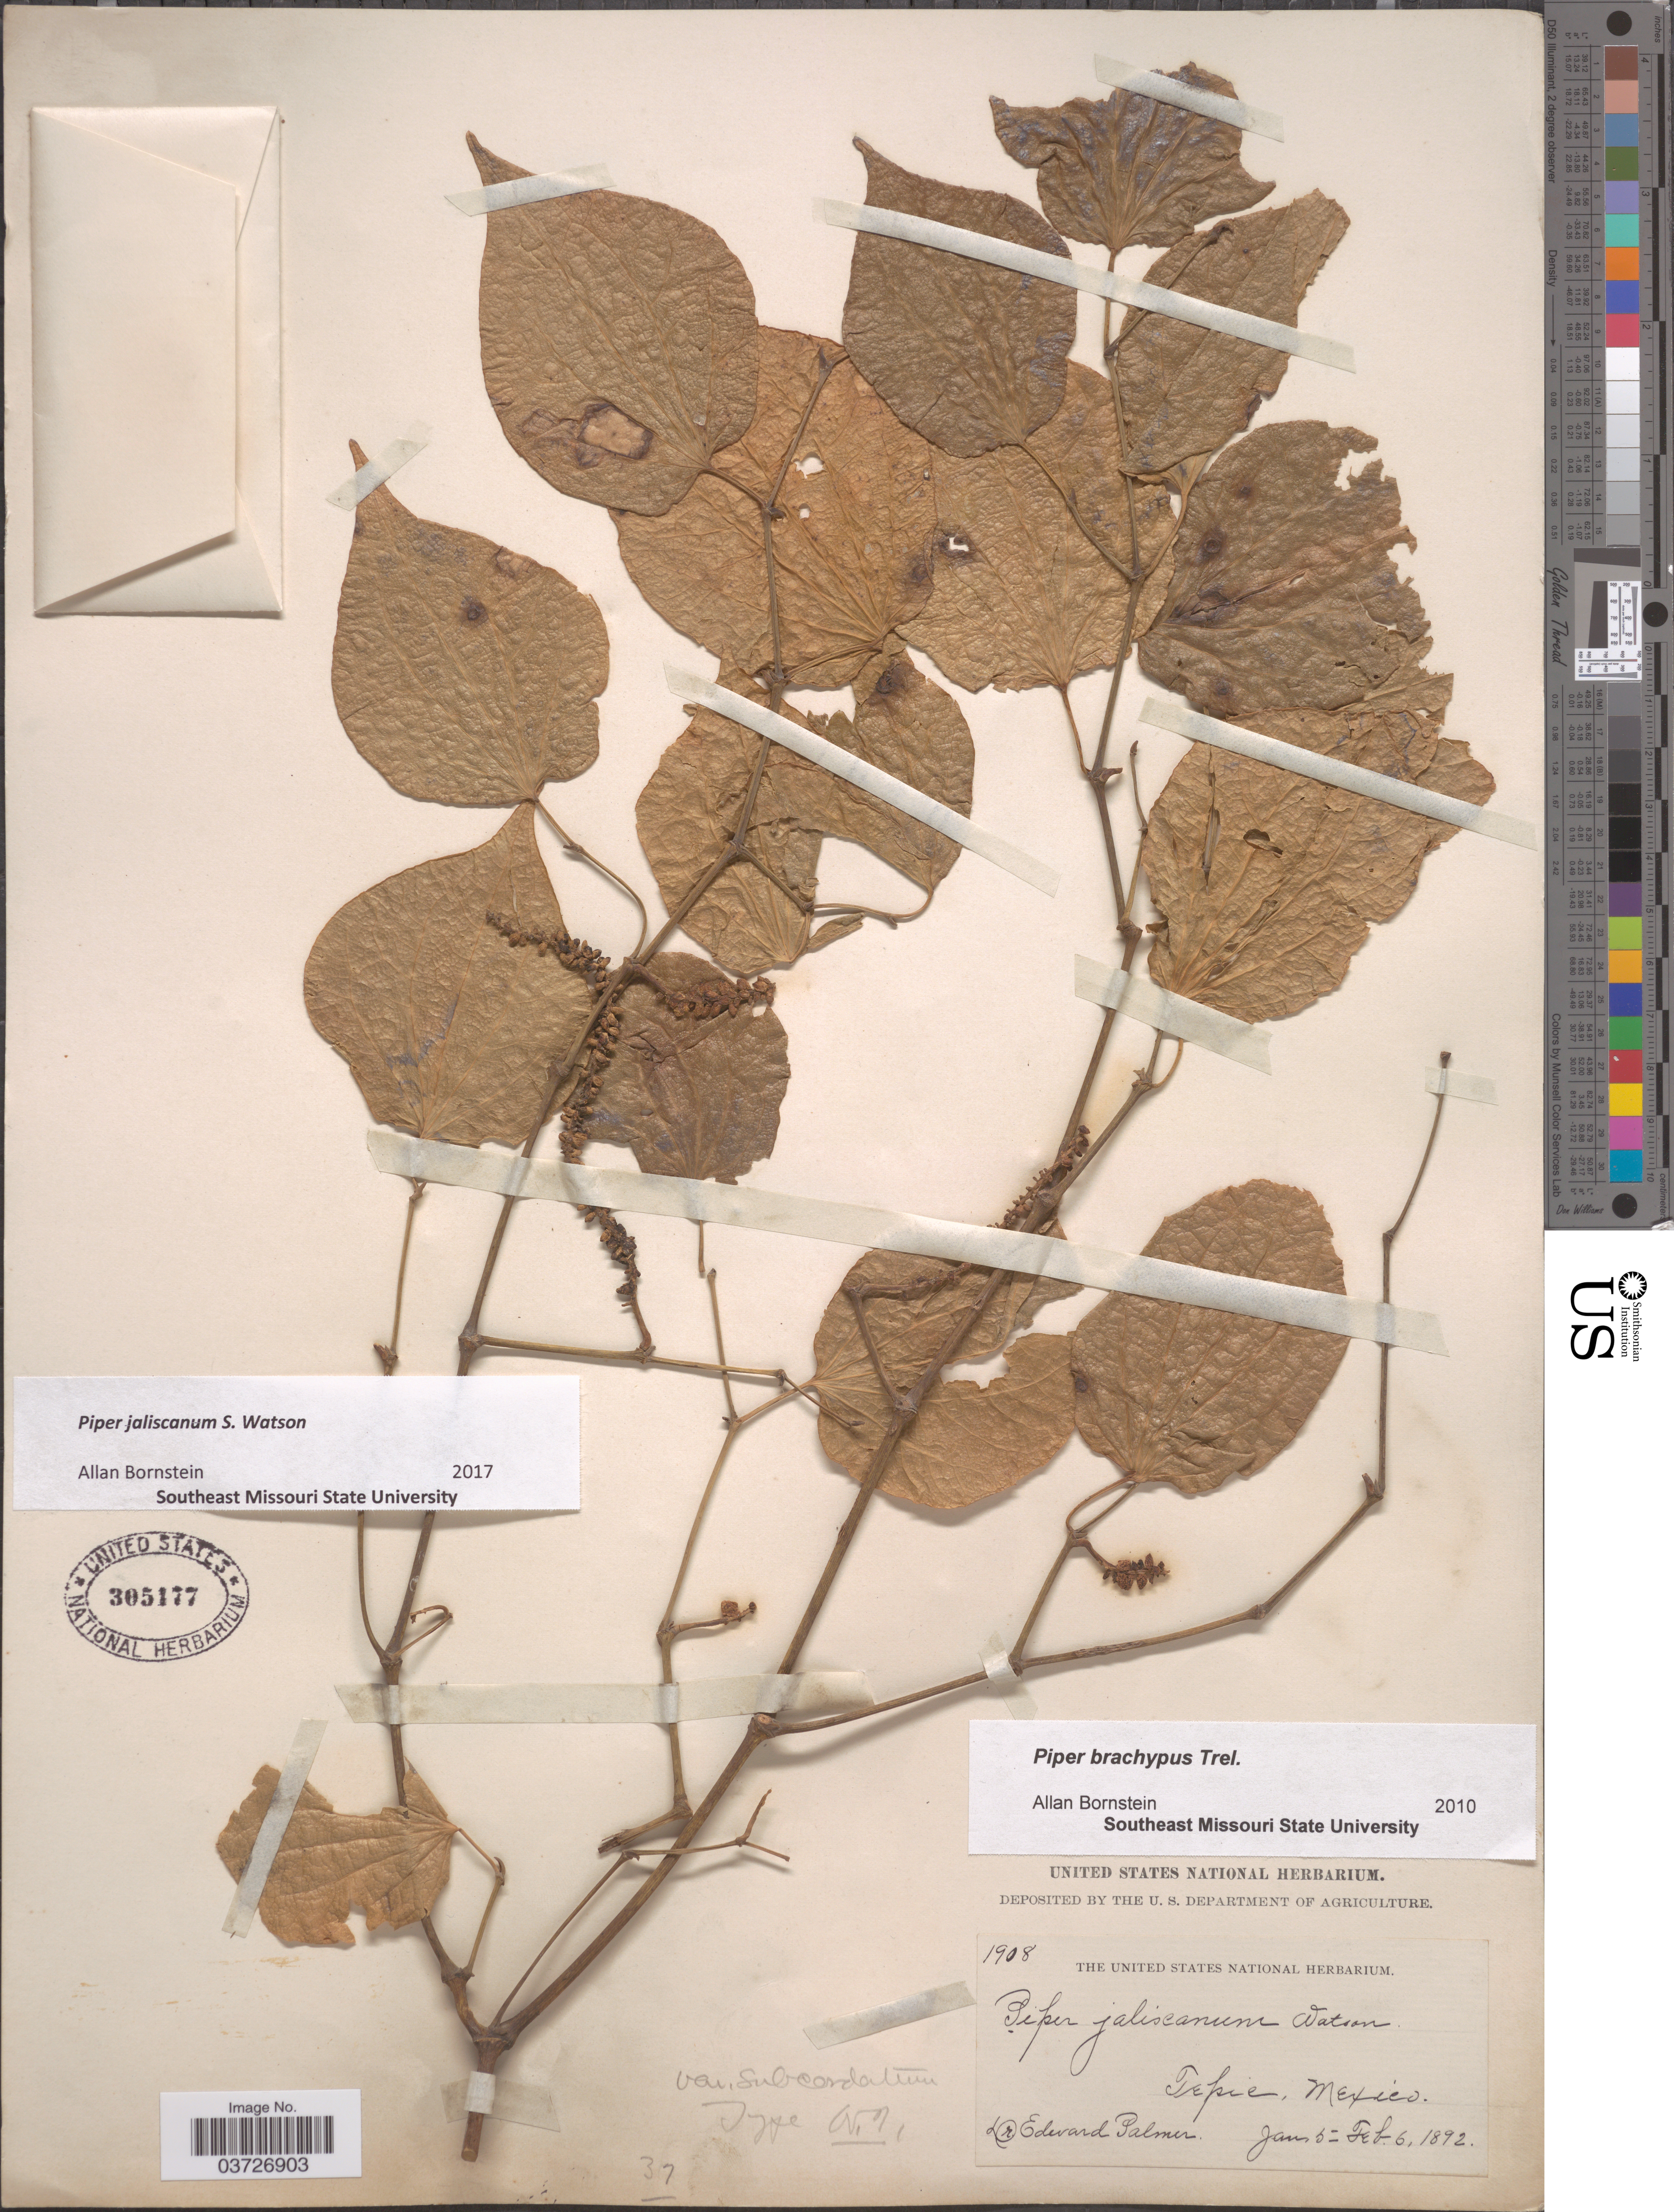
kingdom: Plantae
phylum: Tracheophyta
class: Magnoliopsida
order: Piperales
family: Piperaceae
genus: Piper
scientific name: Piper jaliscanum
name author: S. Watson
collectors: E. Palmer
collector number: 1908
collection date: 1892-01-05/1892-02-06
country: Mexico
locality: Tepic.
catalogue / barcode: US 305177